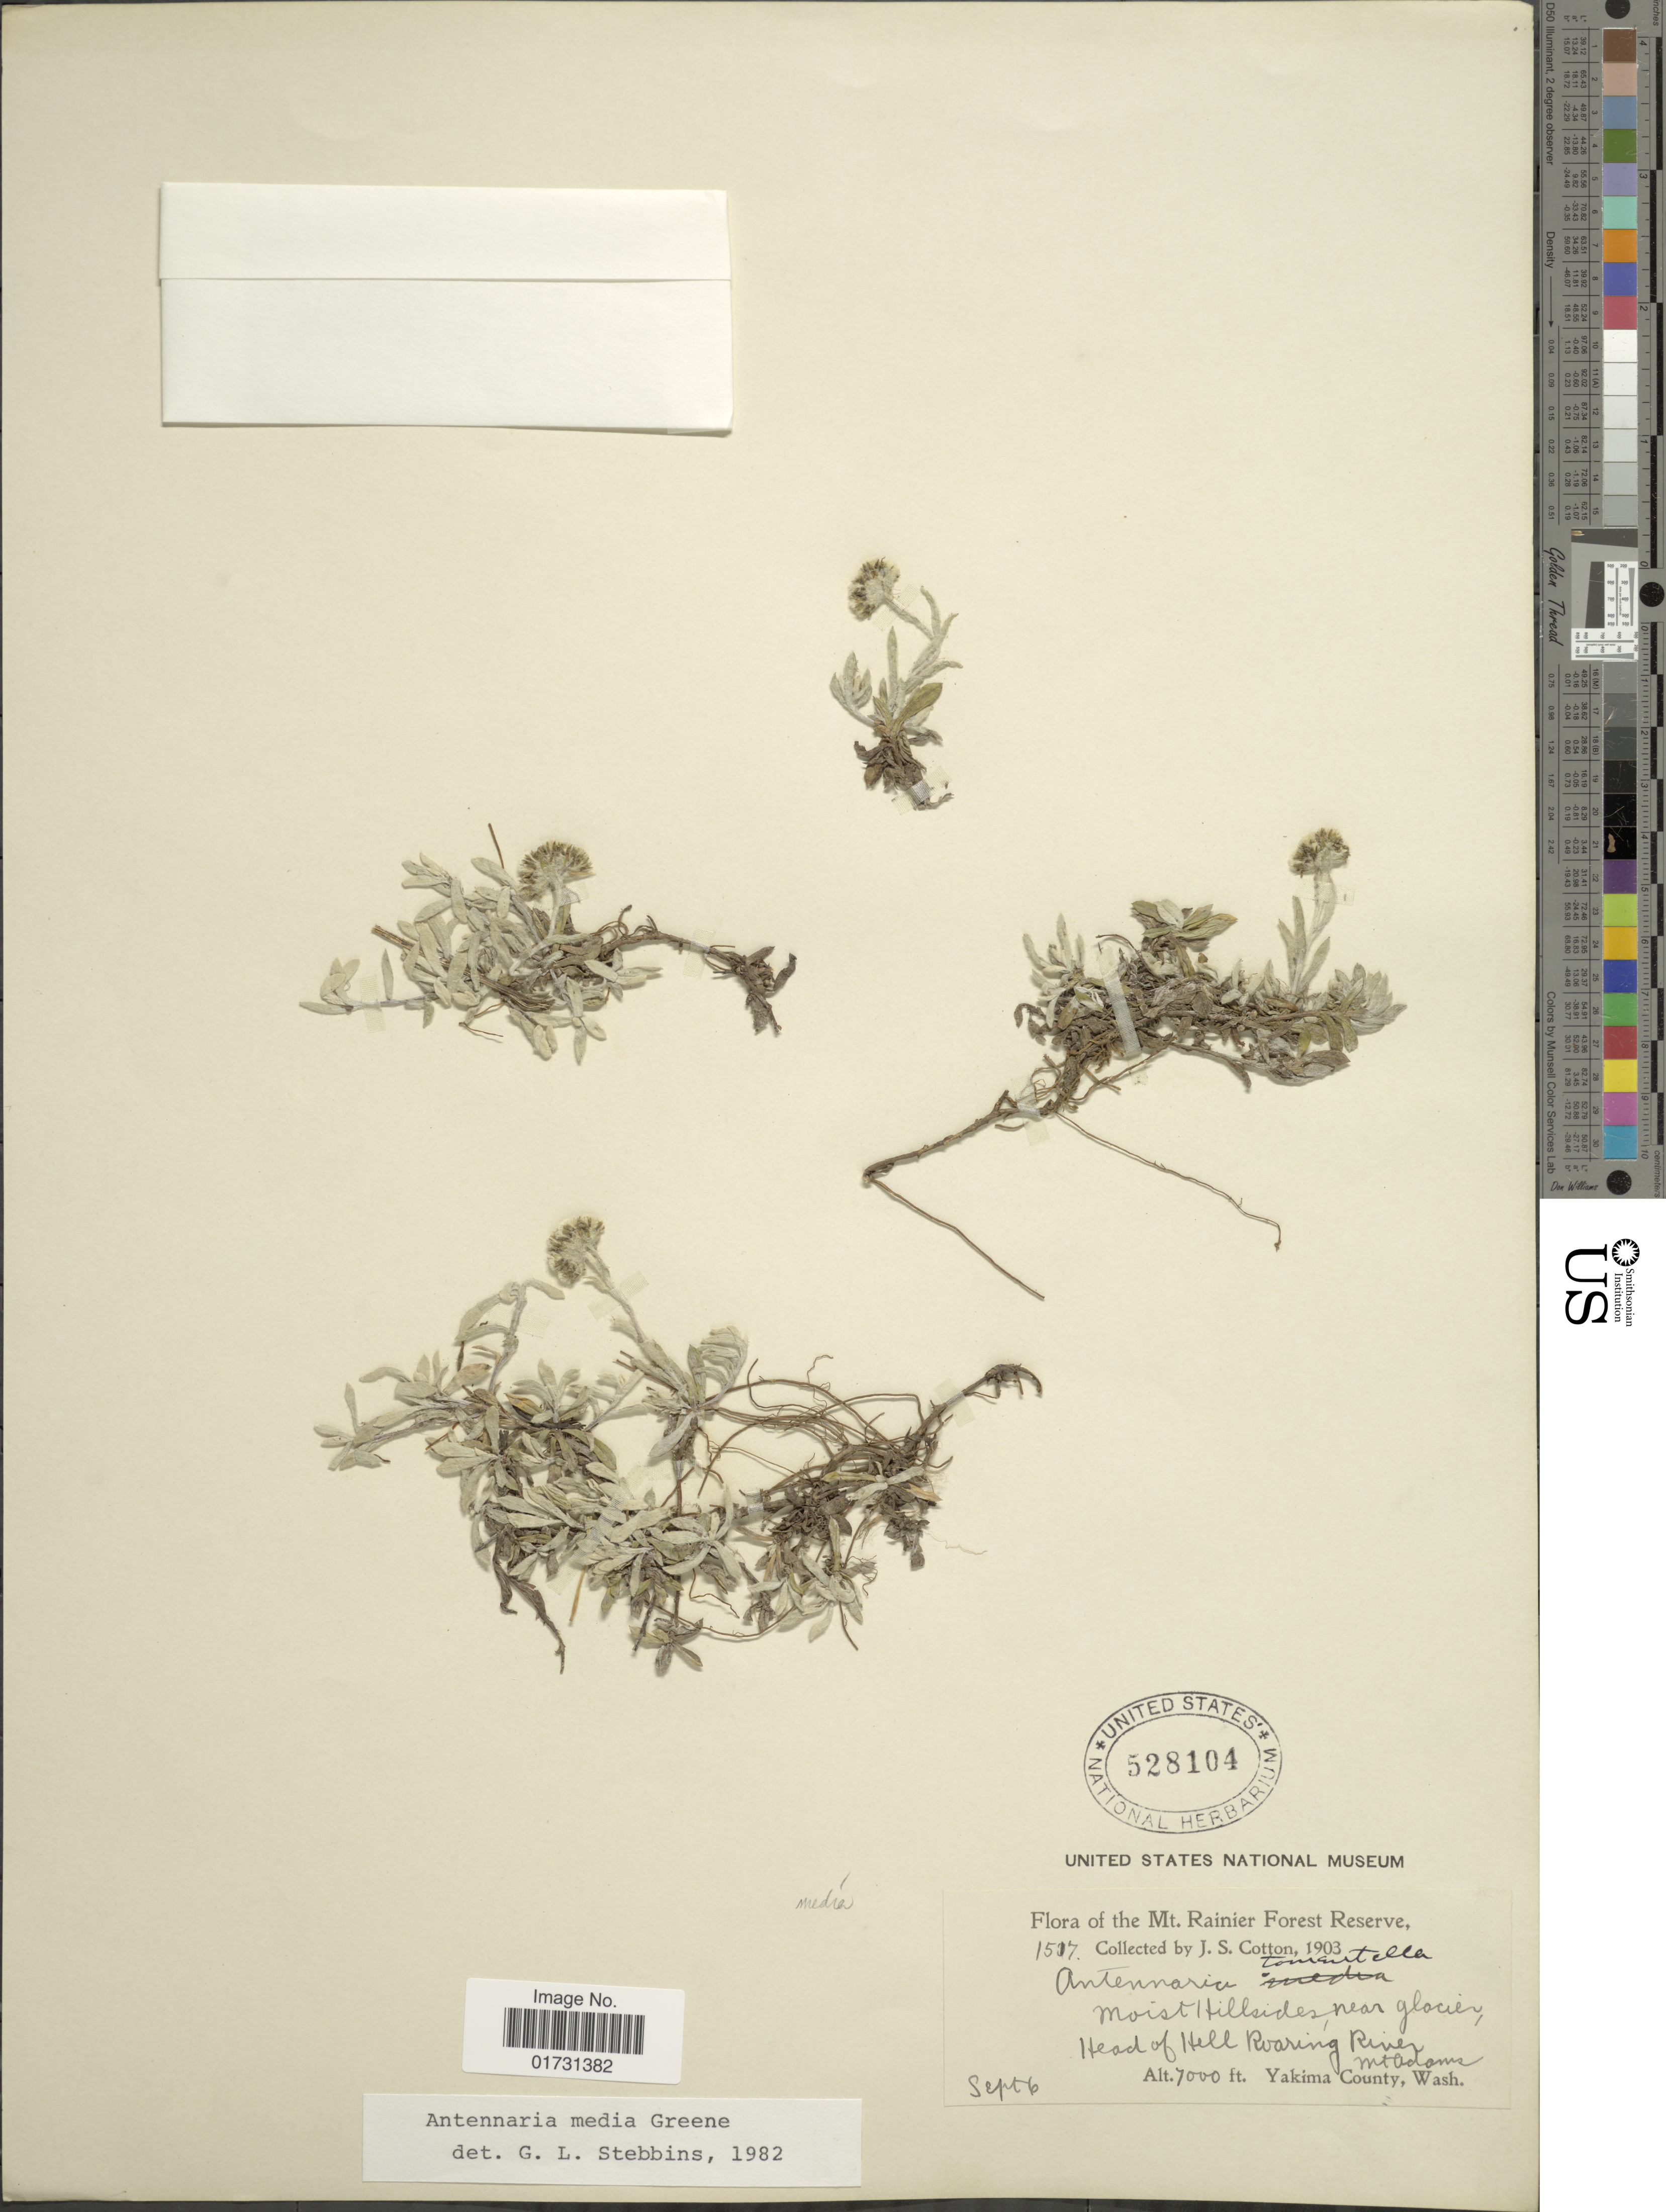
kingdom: Plantae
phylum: Tracheophyta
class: Magnoliopsida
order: Asterales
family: Asteraceae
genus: Antennaria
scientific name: Antennaria media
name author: Greene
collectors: J. S. Cotton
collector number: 1507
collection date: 1903-09-06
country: United States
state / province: Washington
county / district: Yakima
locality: The Mt, Rainier Forest Reserve, Moist hillsides near Glacier, Head of Hell Roaring River, Mt. Adams, Yakima County, Wash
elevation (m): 2134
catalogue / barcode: US 528104